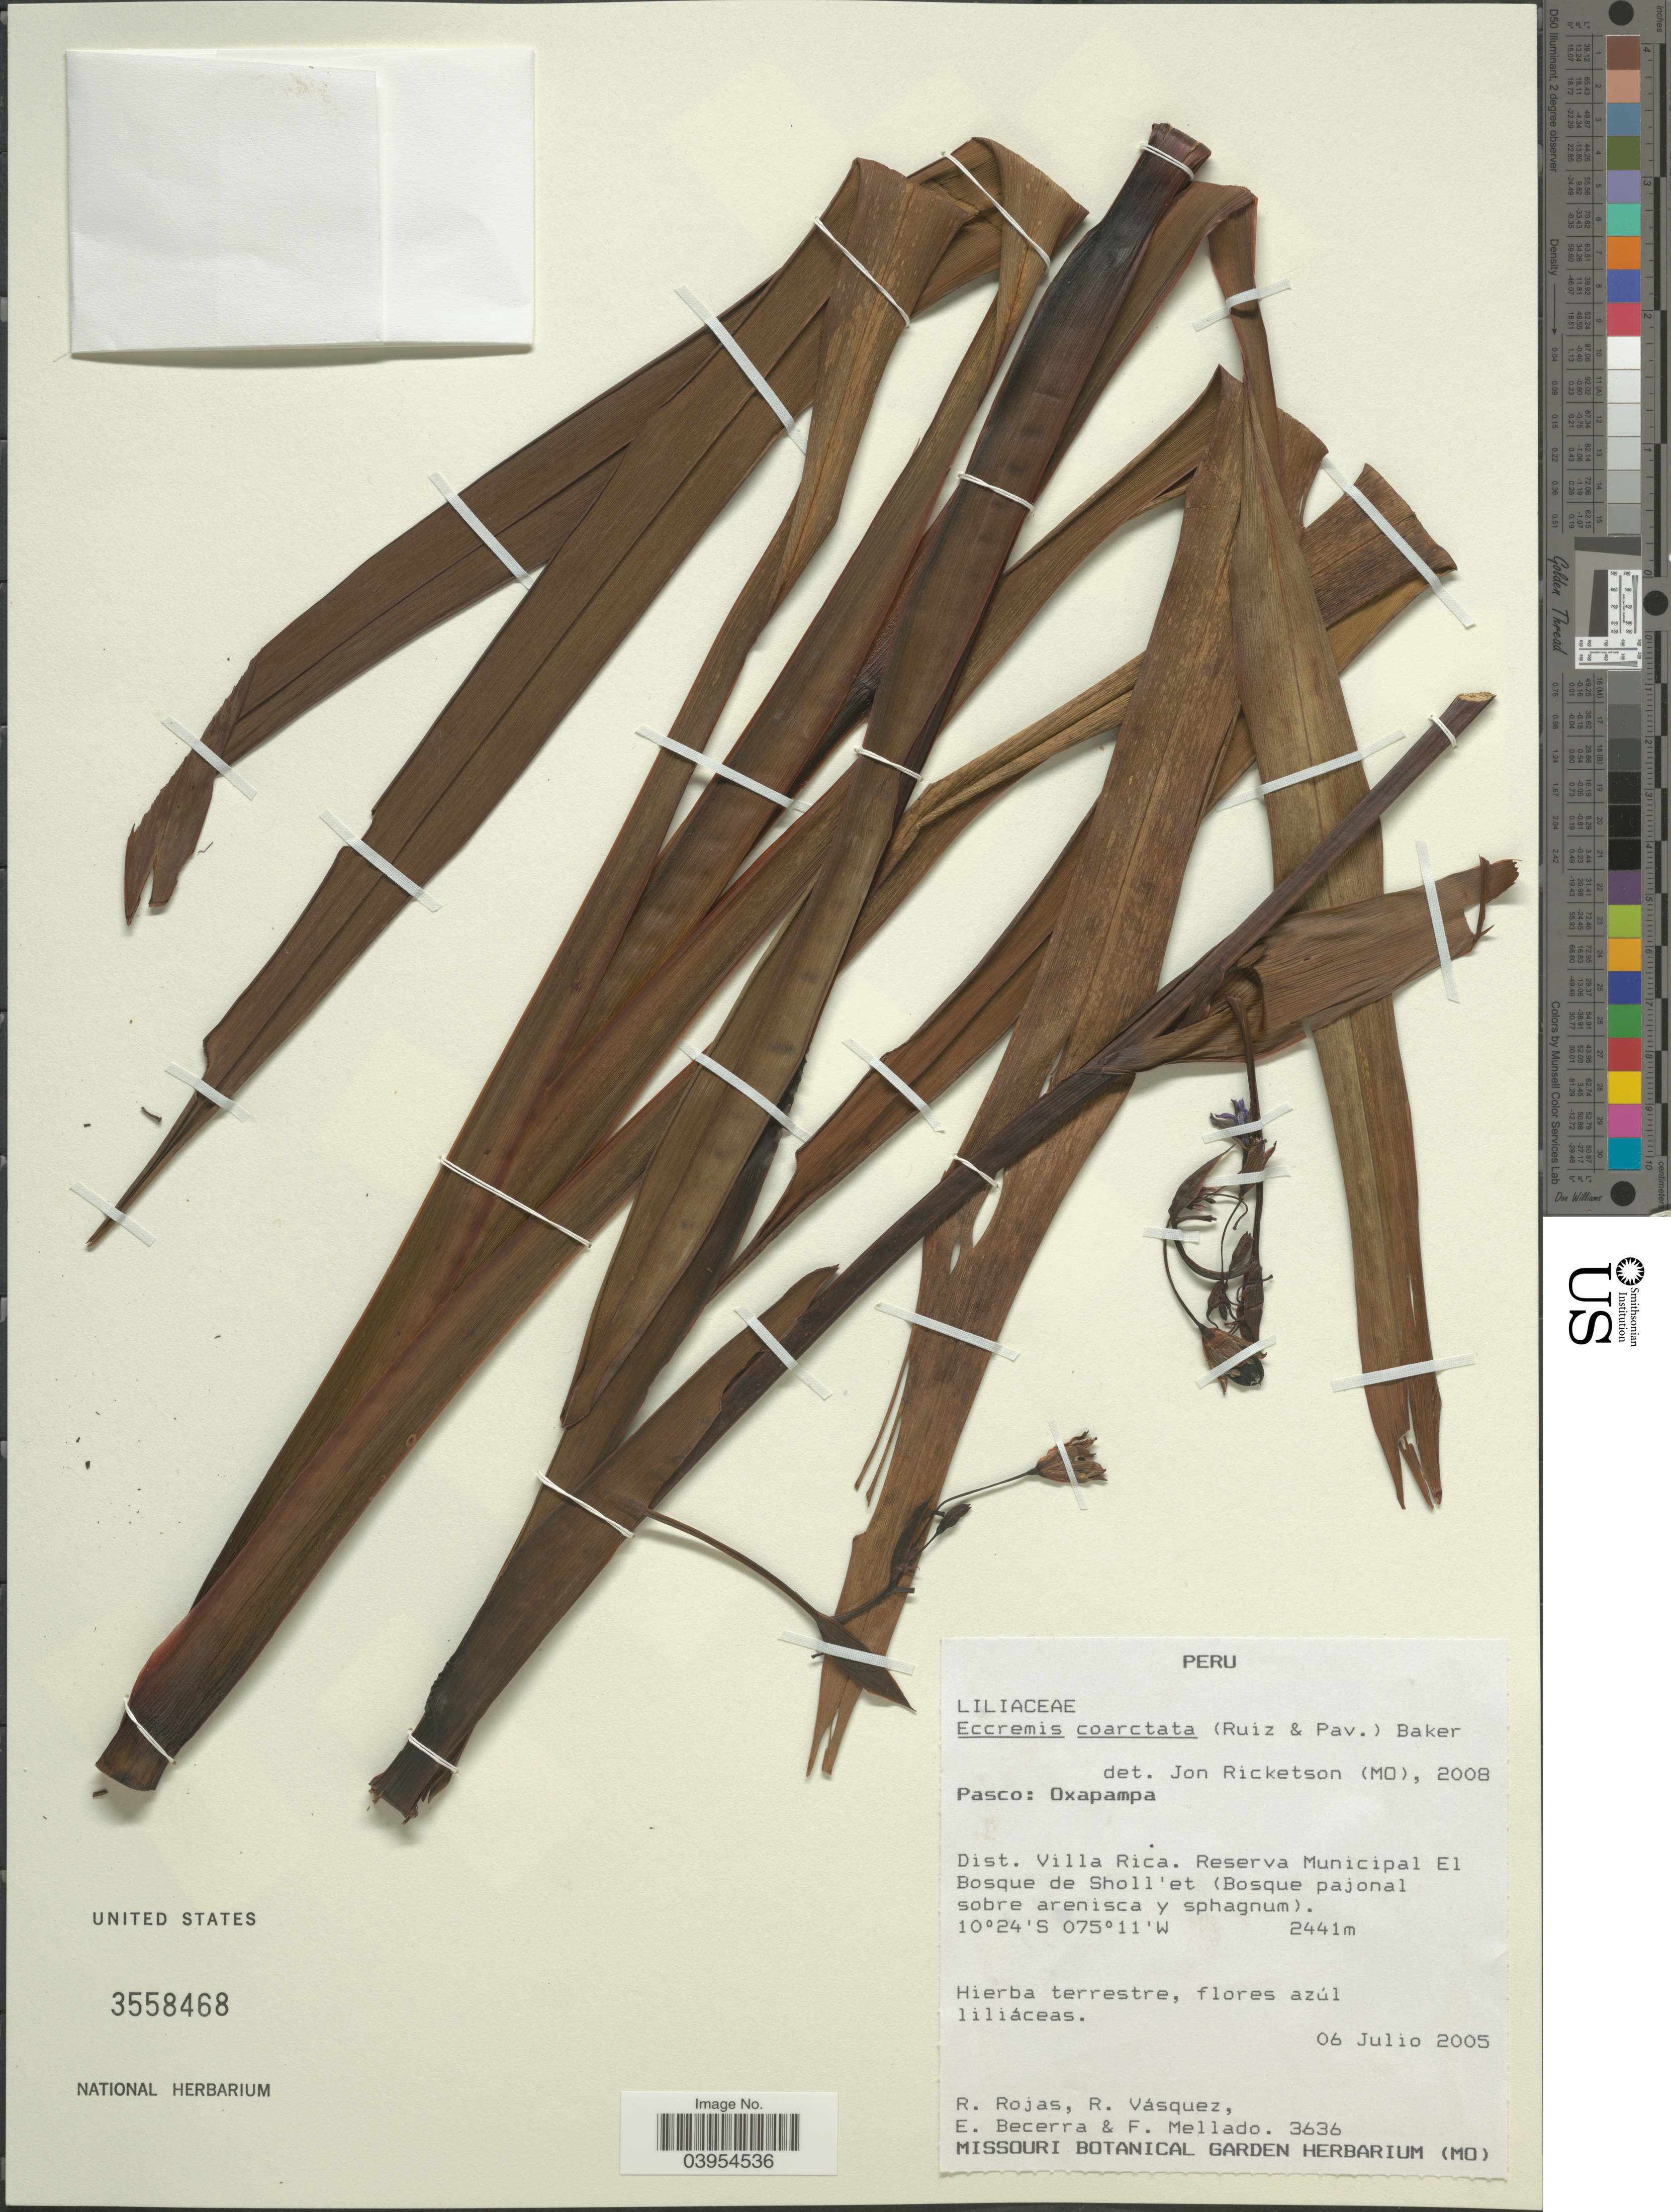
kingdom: Plantae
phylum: Tracheophyta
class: Liliopsida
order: Asparagales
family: Asphodelaceae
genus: Eccremis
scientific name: Eccremis coarctata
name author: Baker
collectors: R. Rojas, R. Vásquez, E. Becerra & F. Mellado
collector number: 3636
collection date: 2005-07-06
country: Peru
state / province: Pasco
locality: Pasco: Oxapampa. Dist. Villa Rica. Reserva Municipal El Bosque de Sholl'et (Bosque pajonal sobre arenisca y sphagnum).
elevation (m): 2441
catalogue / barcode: US 3558468